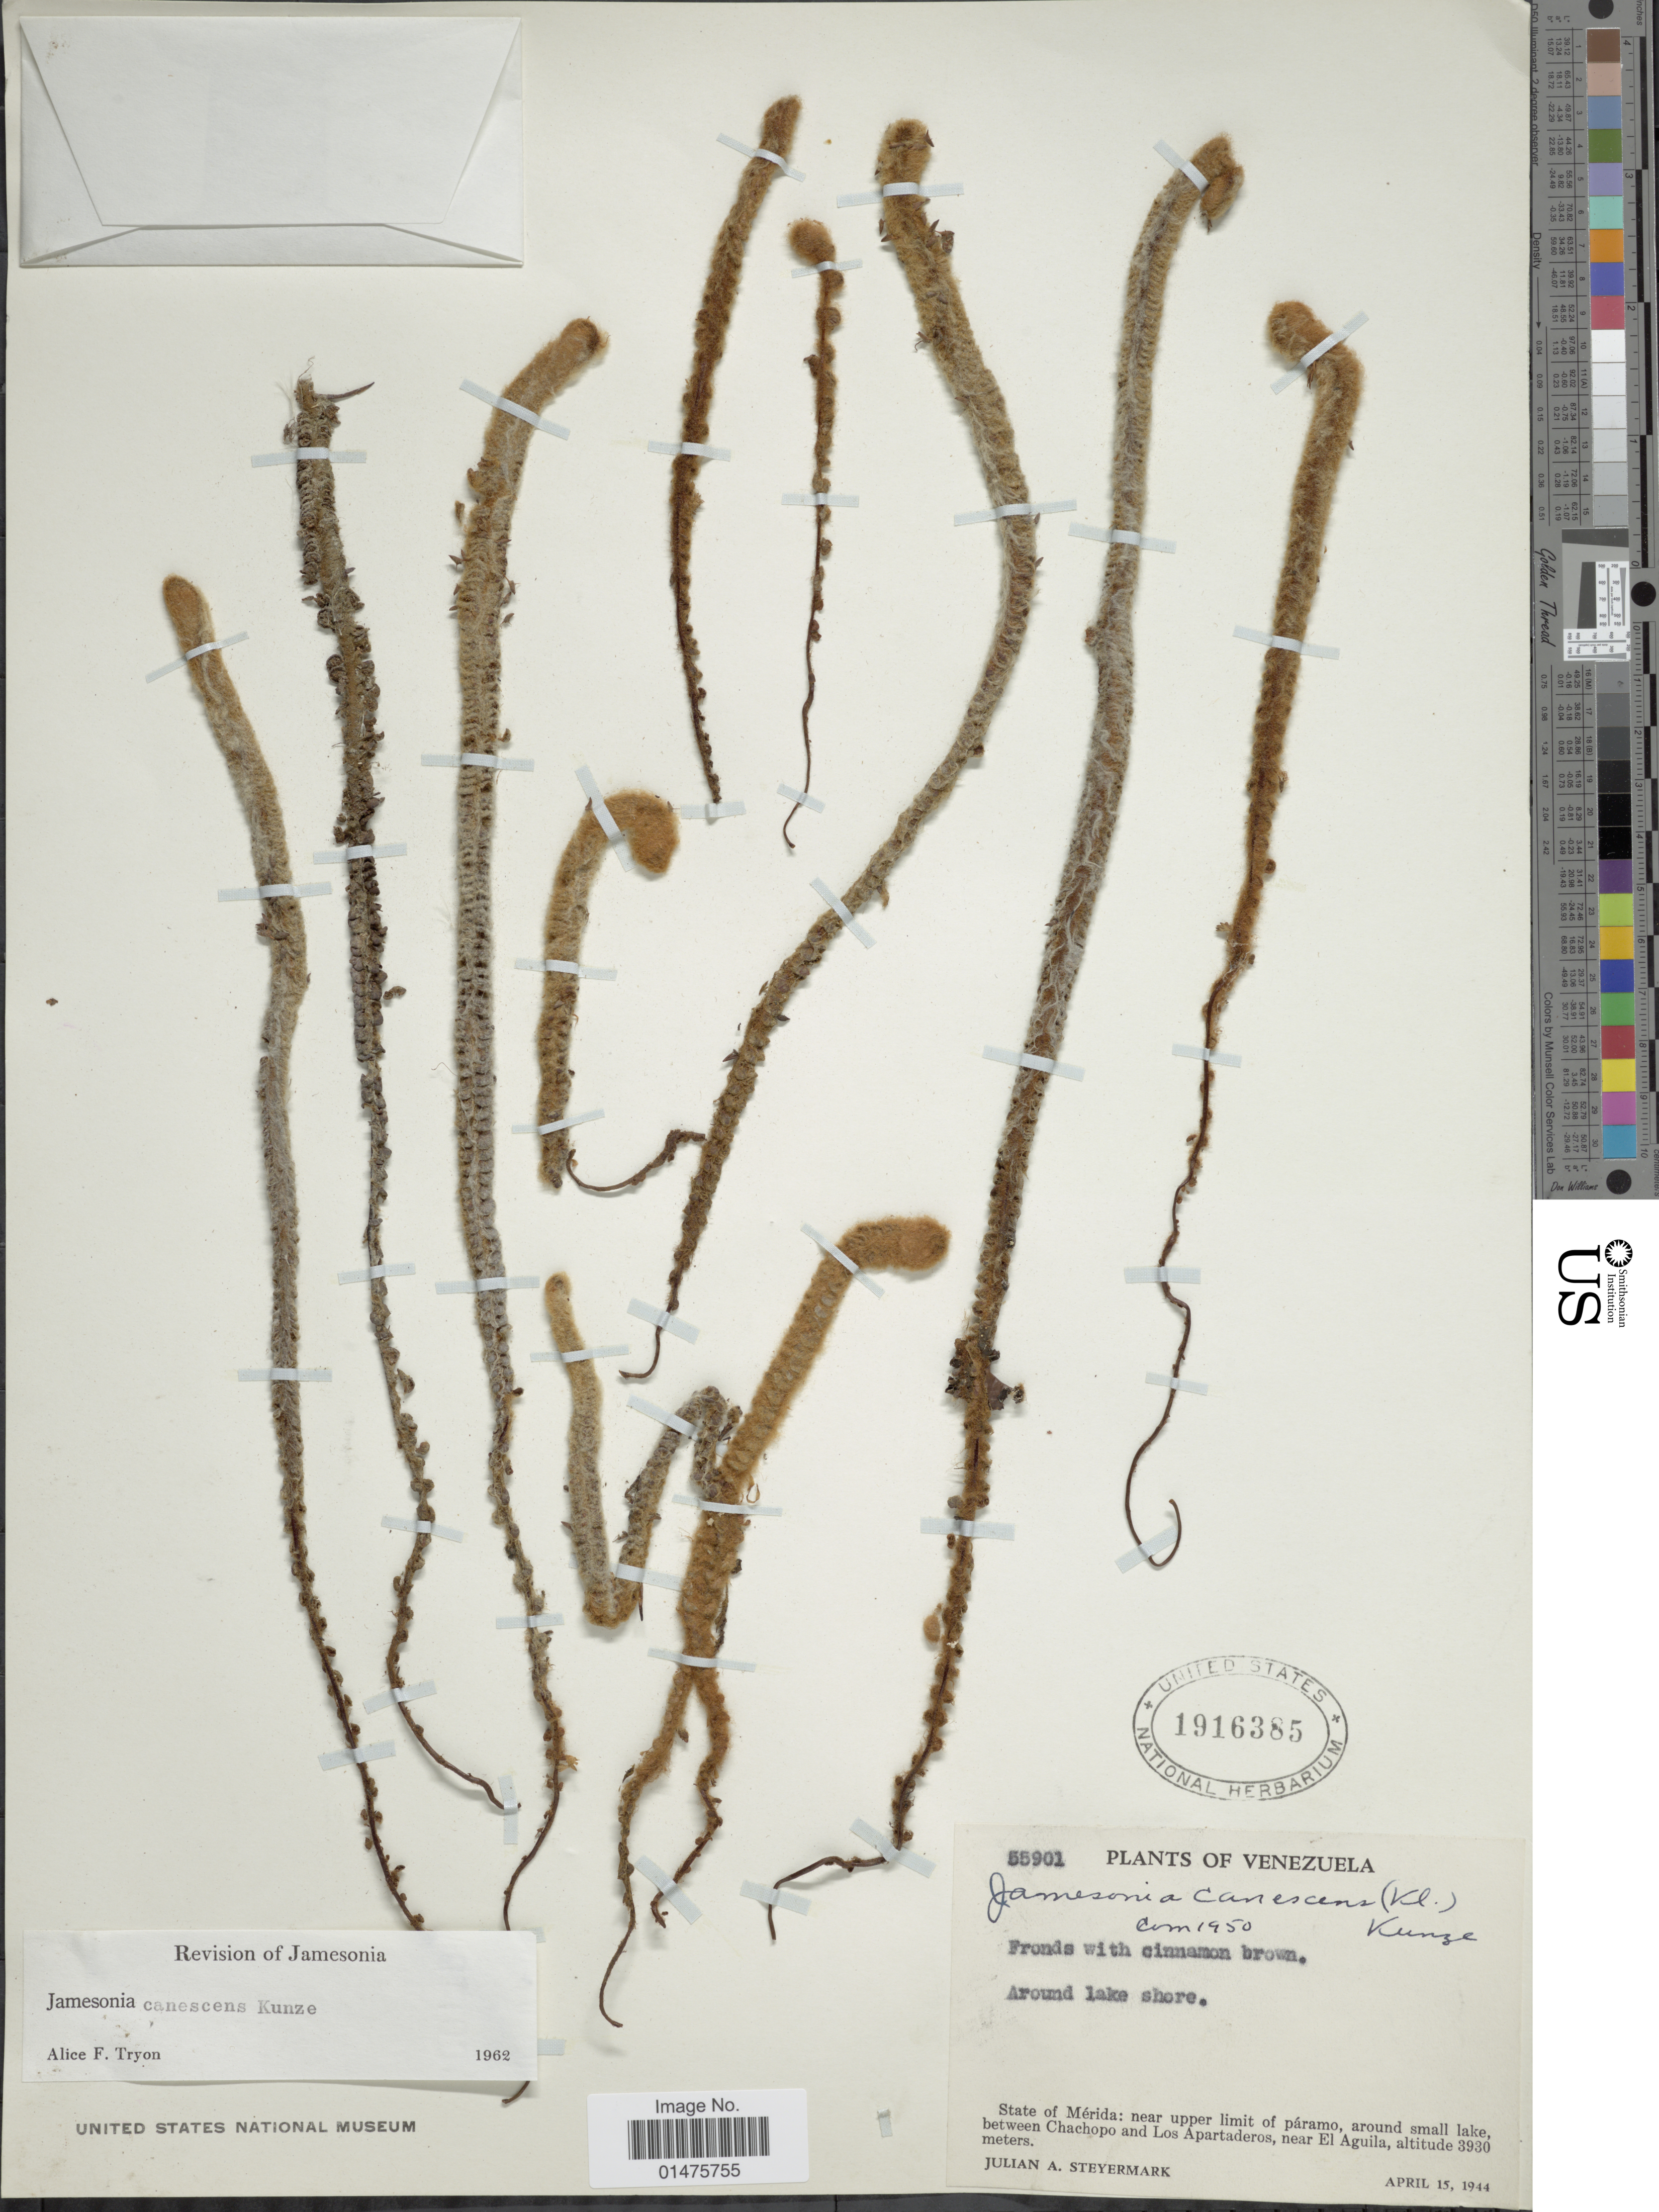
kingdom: Plantae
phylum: Tracheophyta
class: Polypodiopsida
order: Polypodiales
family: Pteridaceae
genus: Jamesonia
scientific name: Jamesonia canescens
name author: Kunze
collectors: J. Steyermark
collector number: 55901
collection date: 1944-04-15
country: Venezuela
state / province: Mérida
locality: Near upper limit of páramo, around small lake, between Chachopo and Los Apartaderos, near El Aguila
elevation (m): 3930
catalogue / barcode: US 19163685